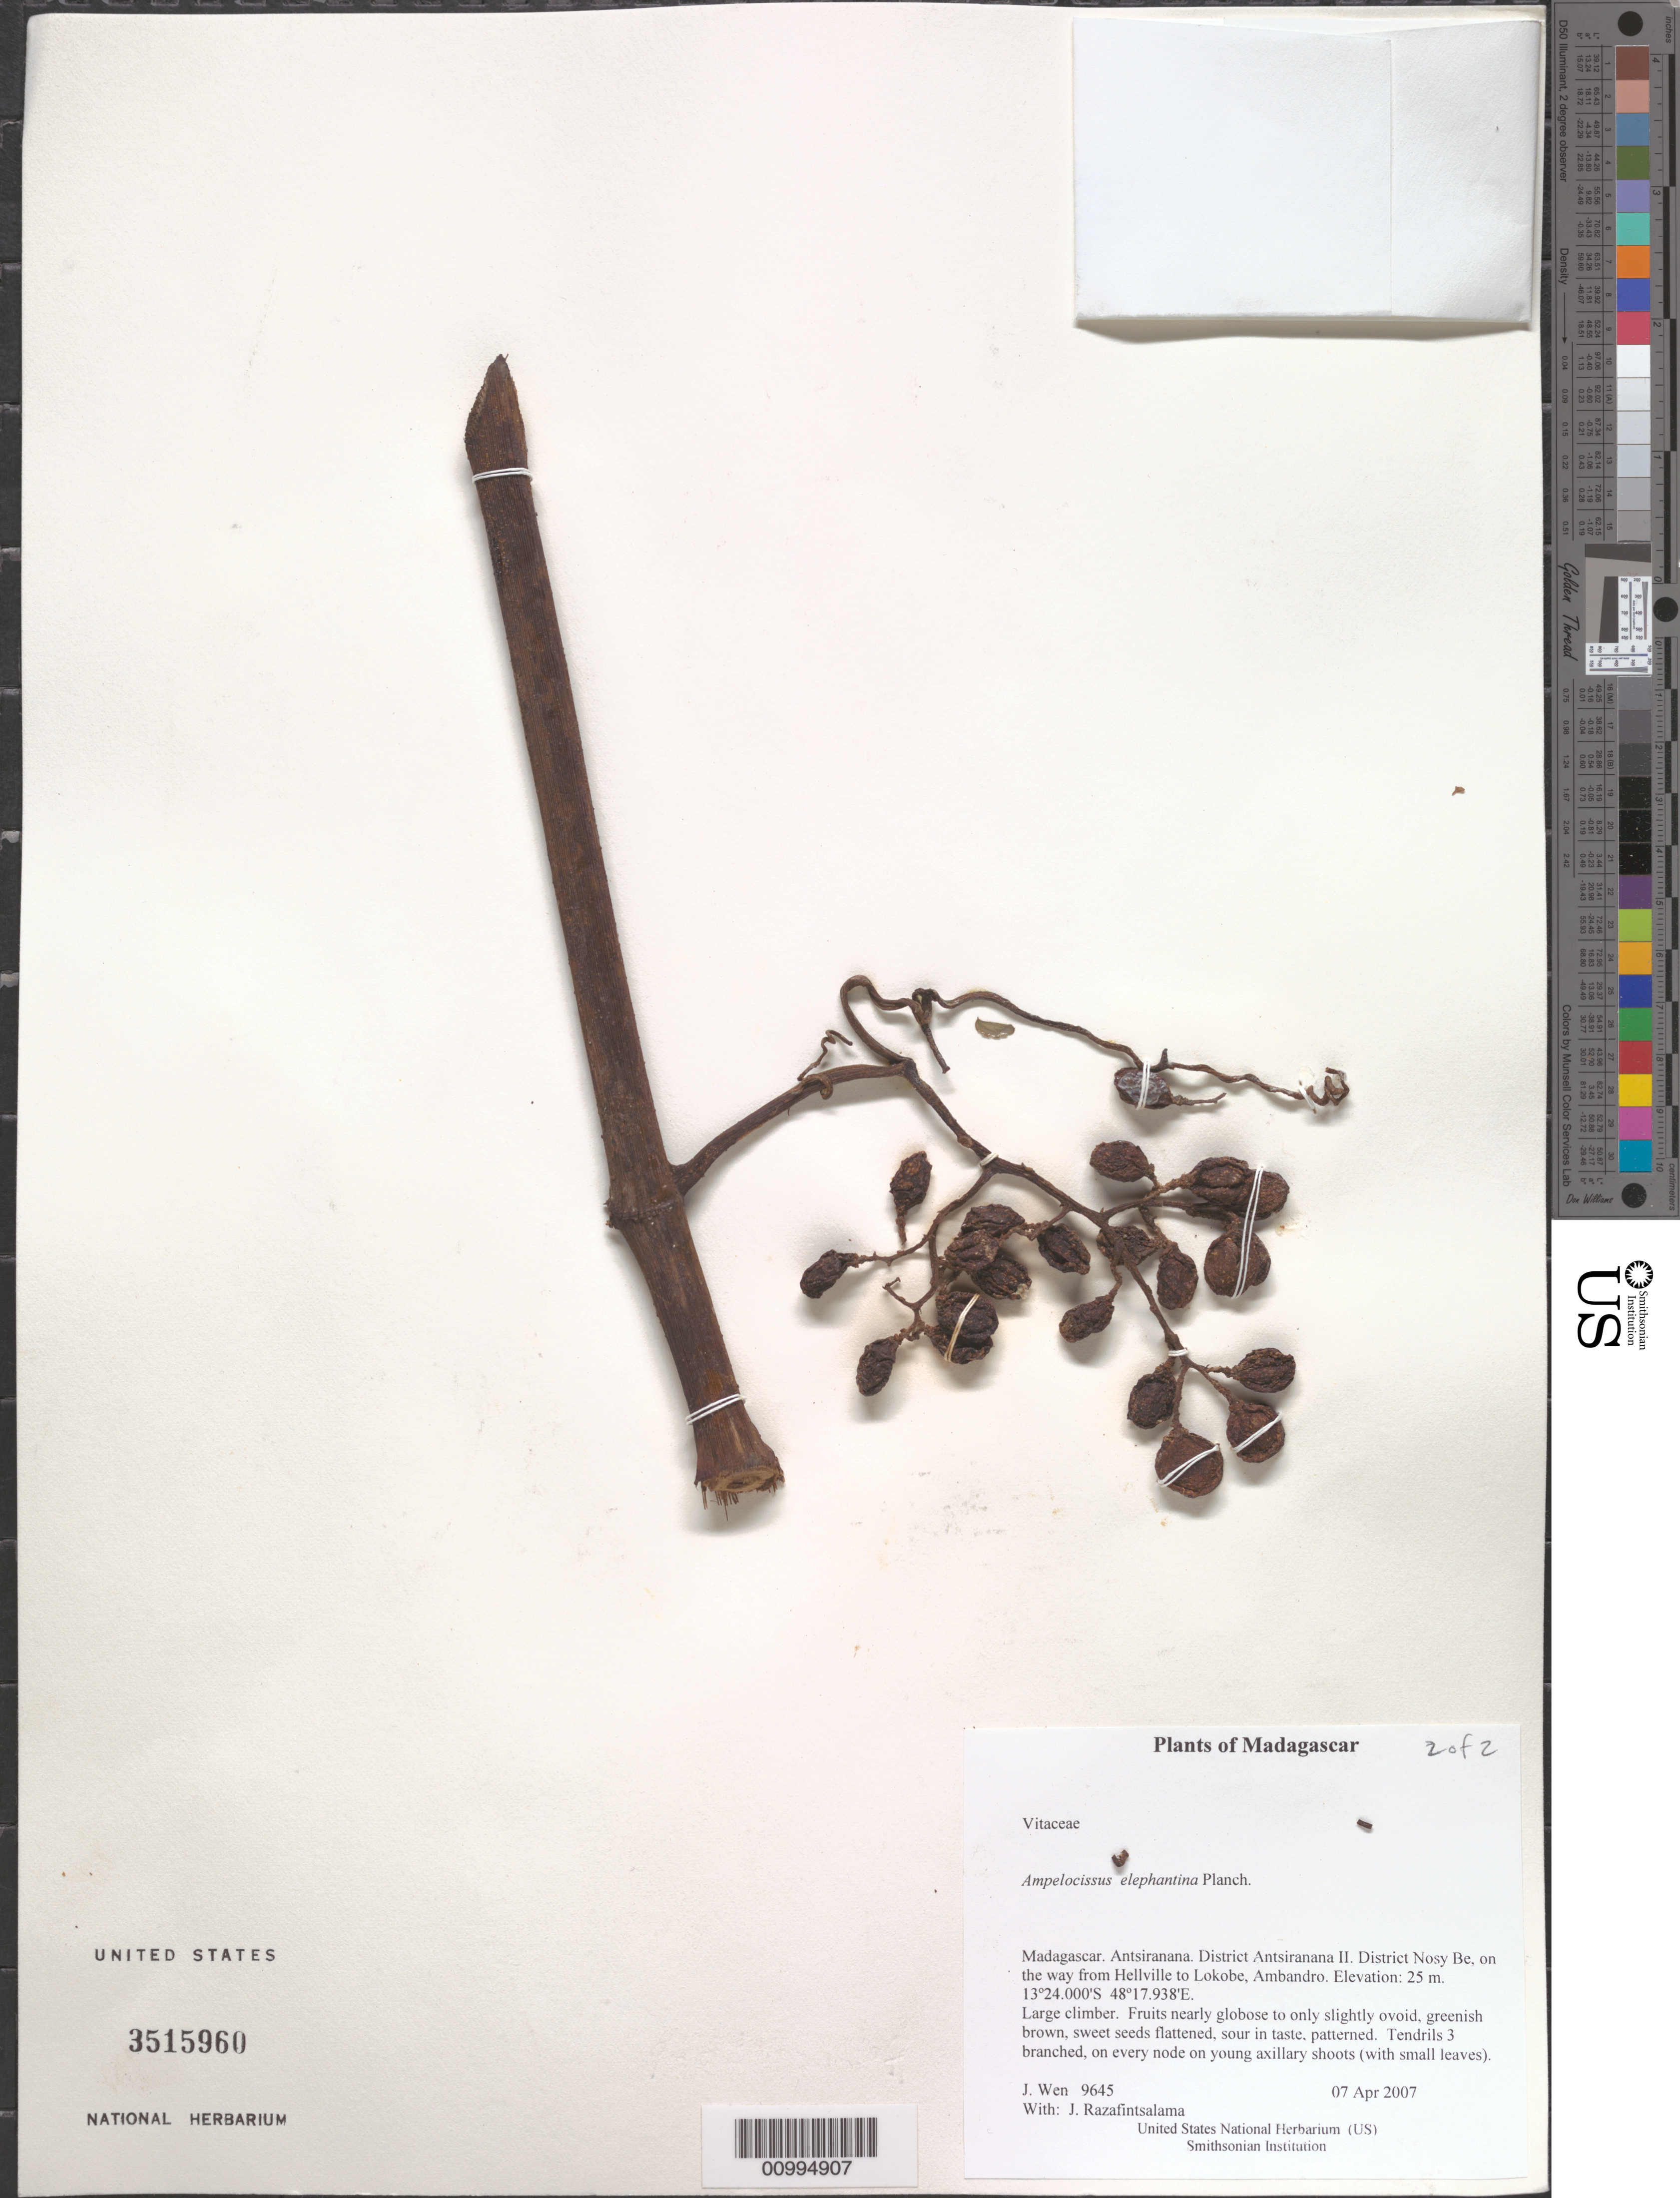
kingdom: Plantae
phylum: Tracheophyta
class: Magnoliopsida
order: Vitales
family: Vitaceae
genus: Ampelocissus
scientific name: Ampelocissus elephantina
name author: Planch.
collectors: J. Wen & J. Razafintsalama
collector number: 9645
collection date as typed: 07 Apr 2007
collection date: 2007-04-07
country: Madagascar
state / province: Diana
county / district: Nosy Be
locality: District Nosy Be, on the way from Hellville to Lokobe, Ambandro.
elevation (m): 25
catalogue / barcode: US 3515960